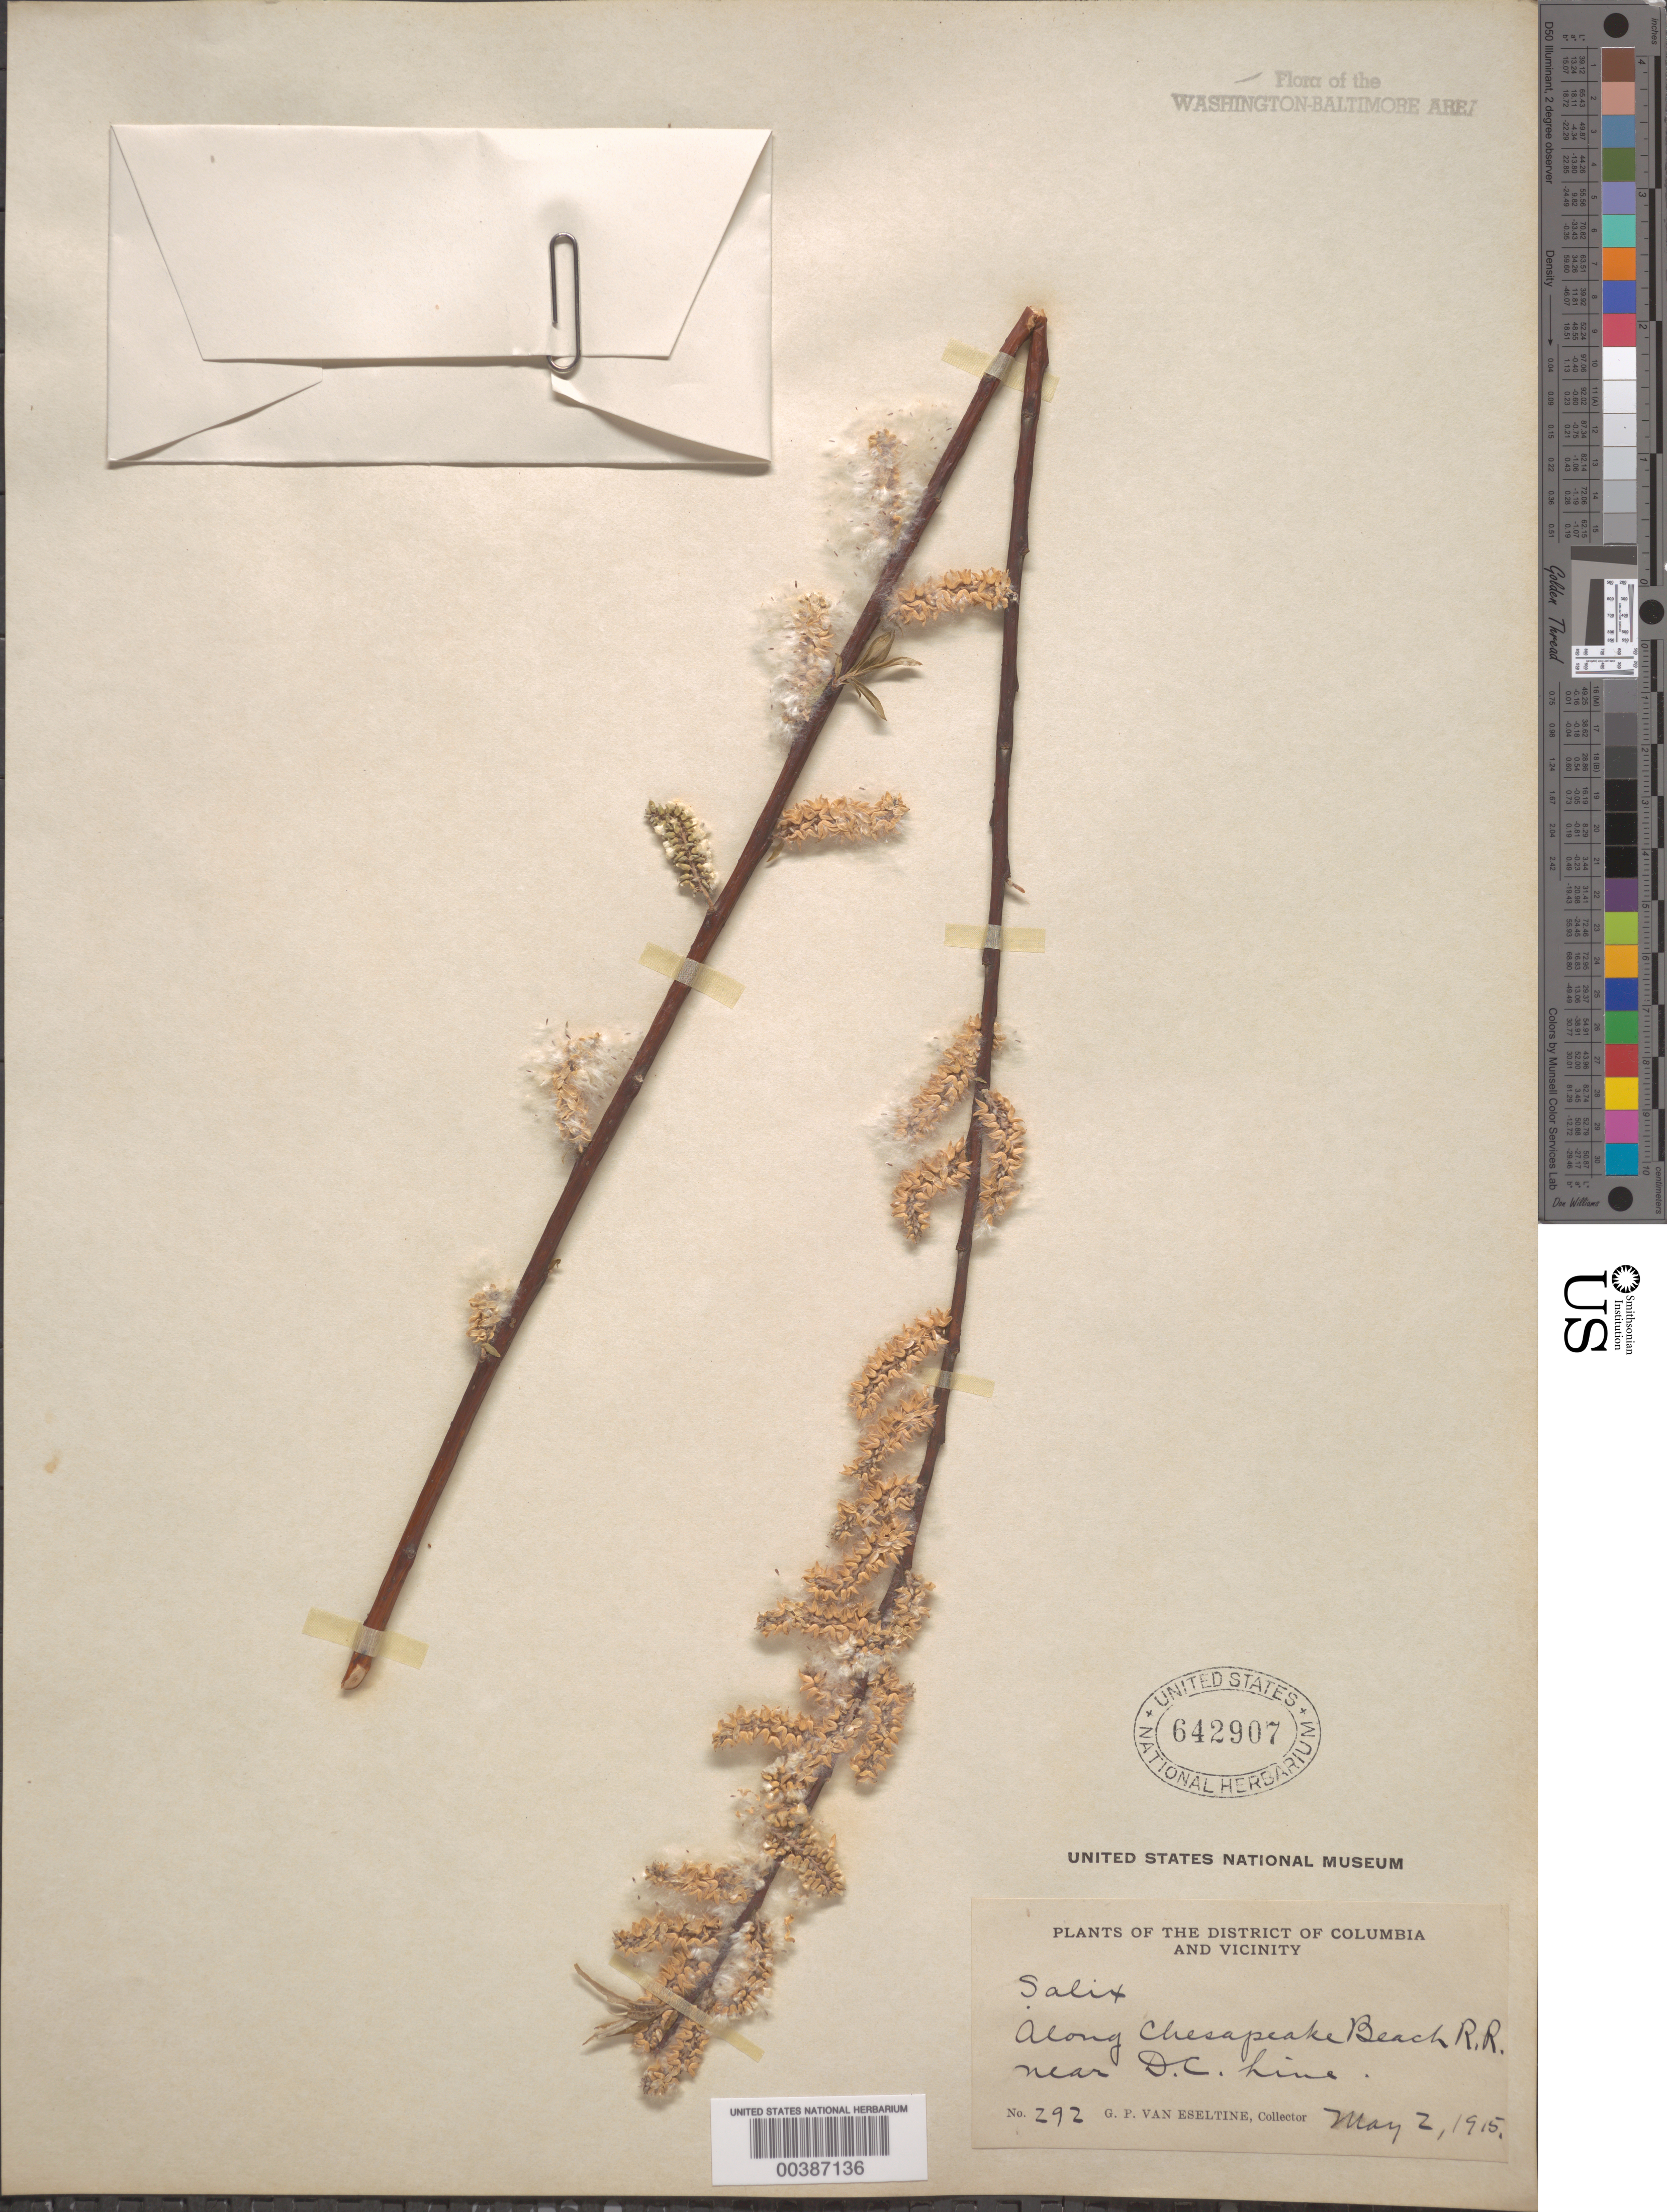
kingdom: Plantae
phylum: Tracheophyta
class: Magnoliopsida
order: Malpighiales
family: Salicaceae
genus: Salix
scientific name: Salix sericea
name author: Marshall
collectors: G. P. Van Eseltine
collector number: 292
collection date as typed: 02 May 1915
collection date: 1915-05-02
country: United States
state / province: Maryland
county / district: Calvert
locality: Chesapeake Beach railroad, near DC Line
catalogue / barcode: US 642907